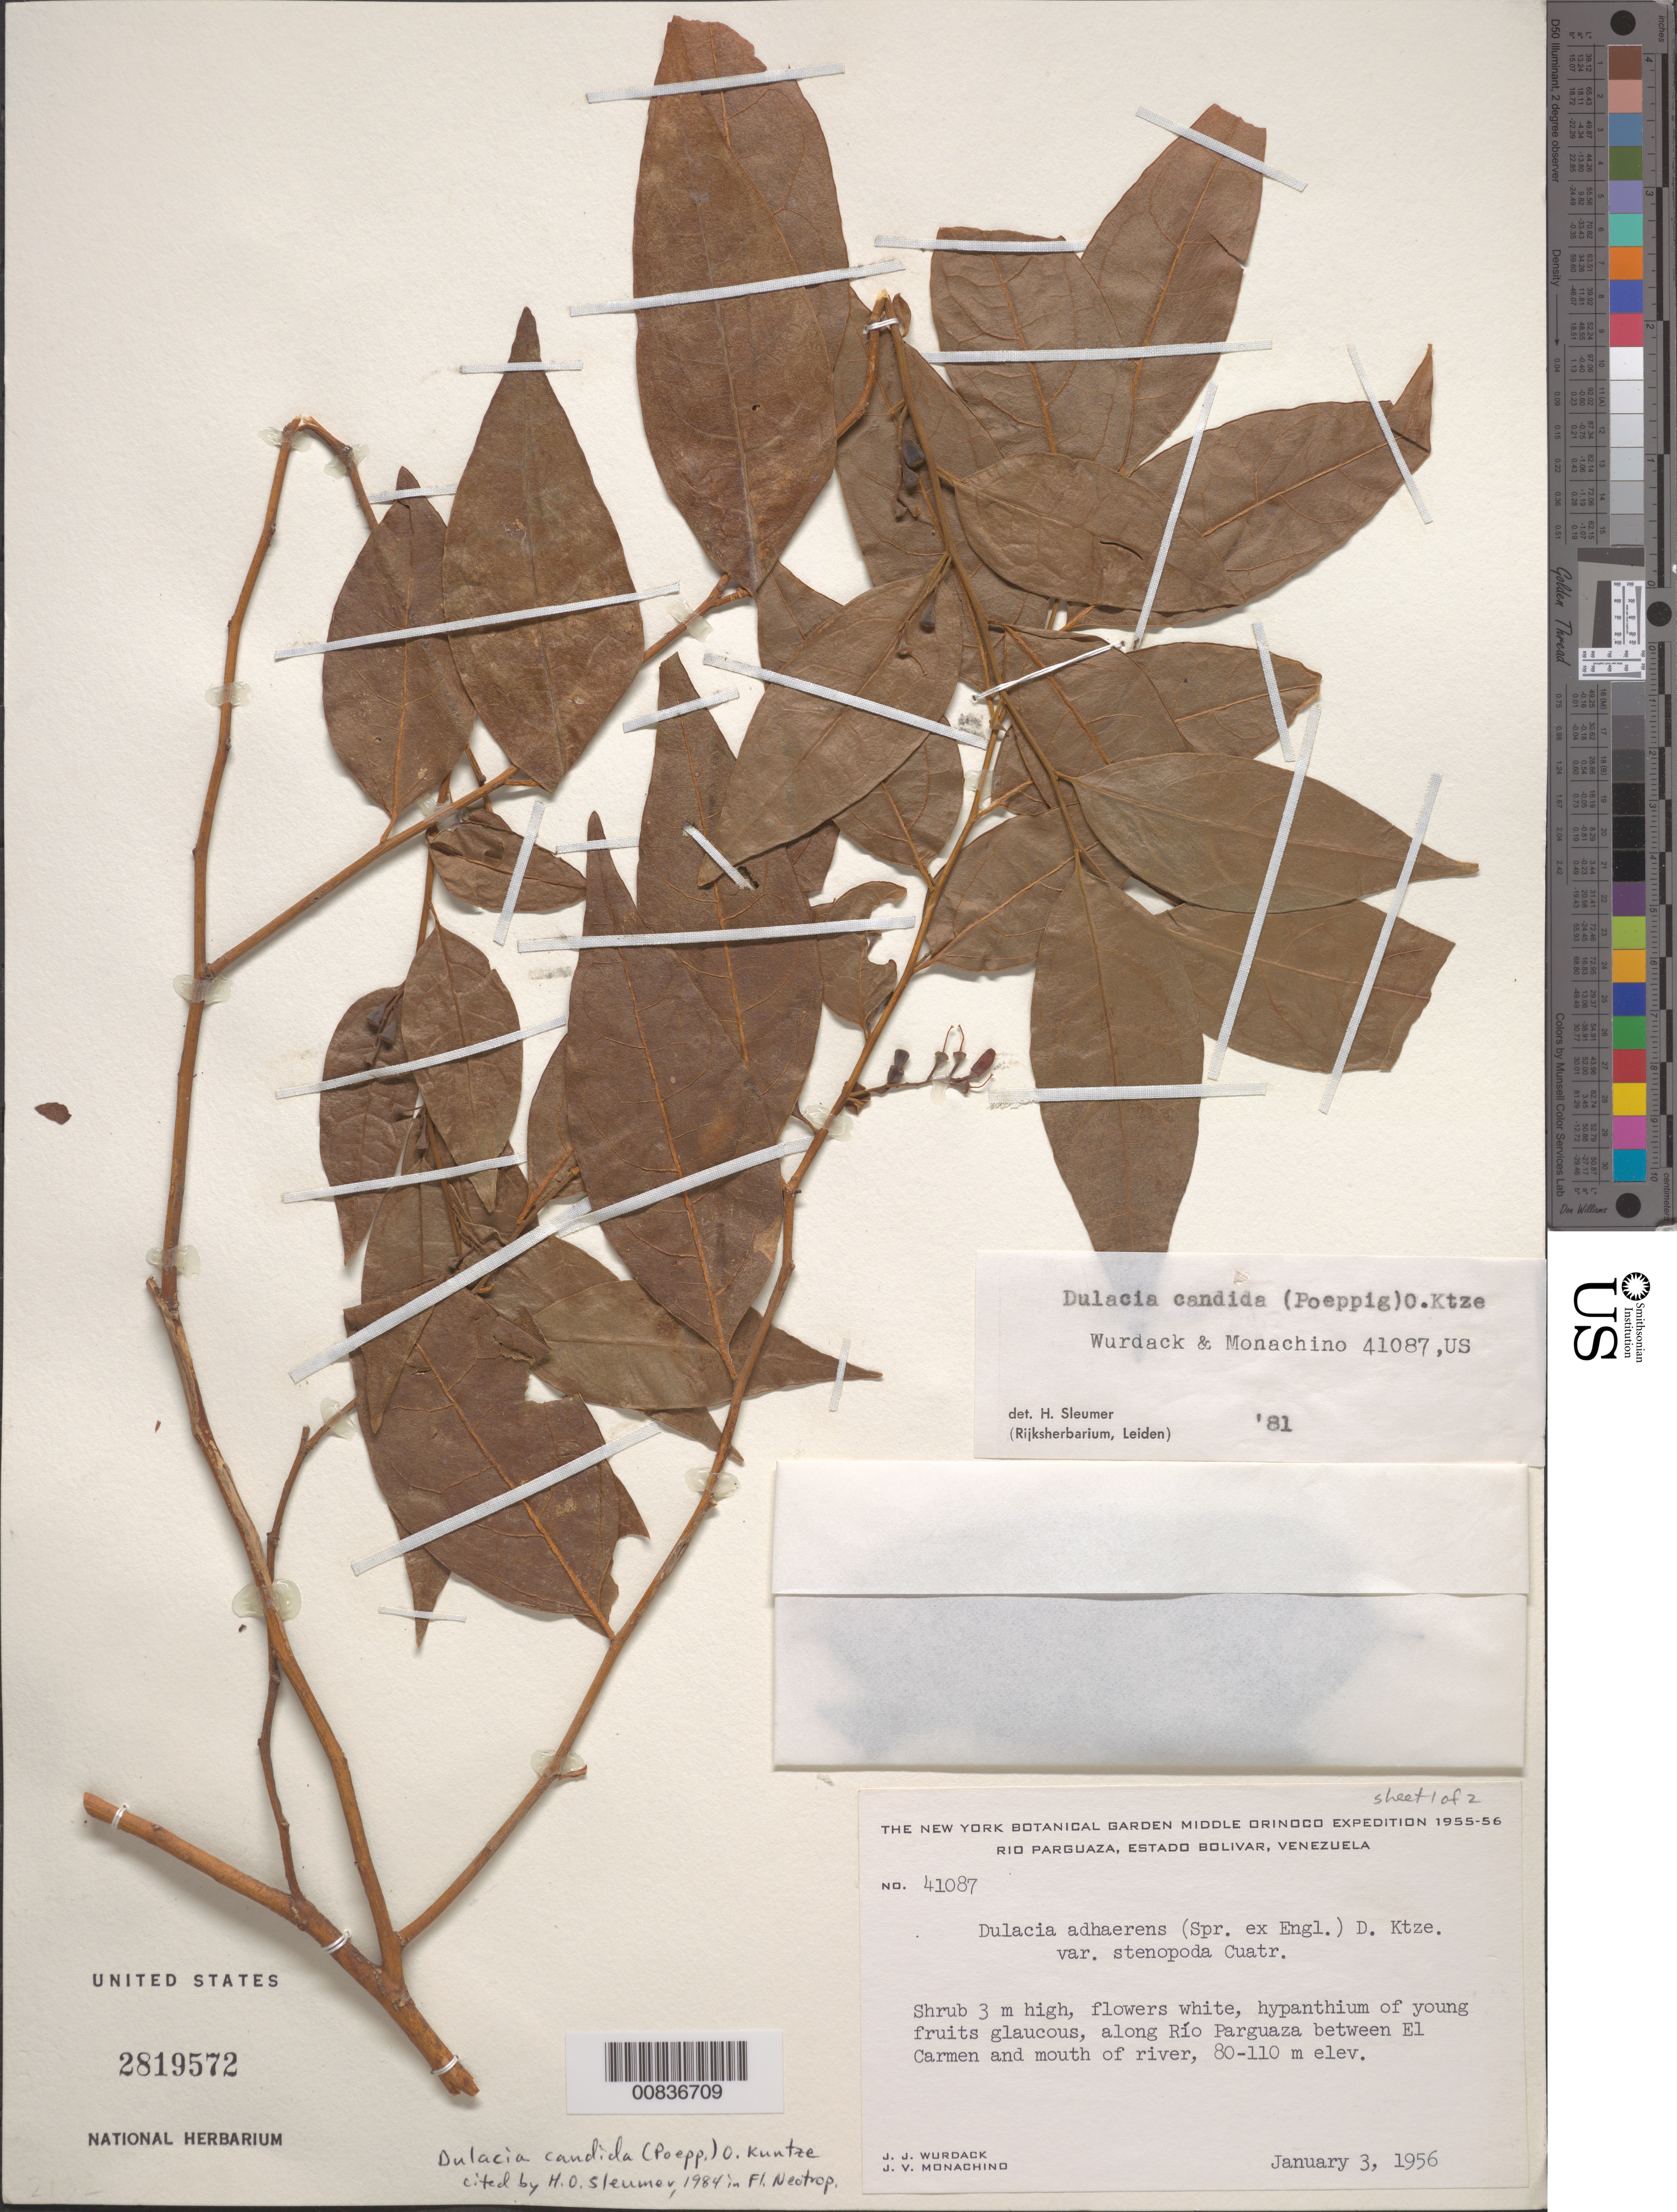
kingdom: Plantae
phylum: Tracheophyta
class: Magnoliopsida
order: Santalales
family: Olacaceae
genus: Dulacia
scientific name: Dulacia candida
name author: (Poepp.) Kuntze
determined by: Sleumer, H. O.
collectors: J. J. Wurdack & J. V. Monachino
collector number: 41087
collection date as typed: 3-Jan-56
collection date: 1956-01-03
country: Venezuela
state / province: Bolívar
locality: Río Parguaza, along river between mouth & El Carmen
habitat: Along river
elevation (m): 80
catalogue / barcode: US 2819572